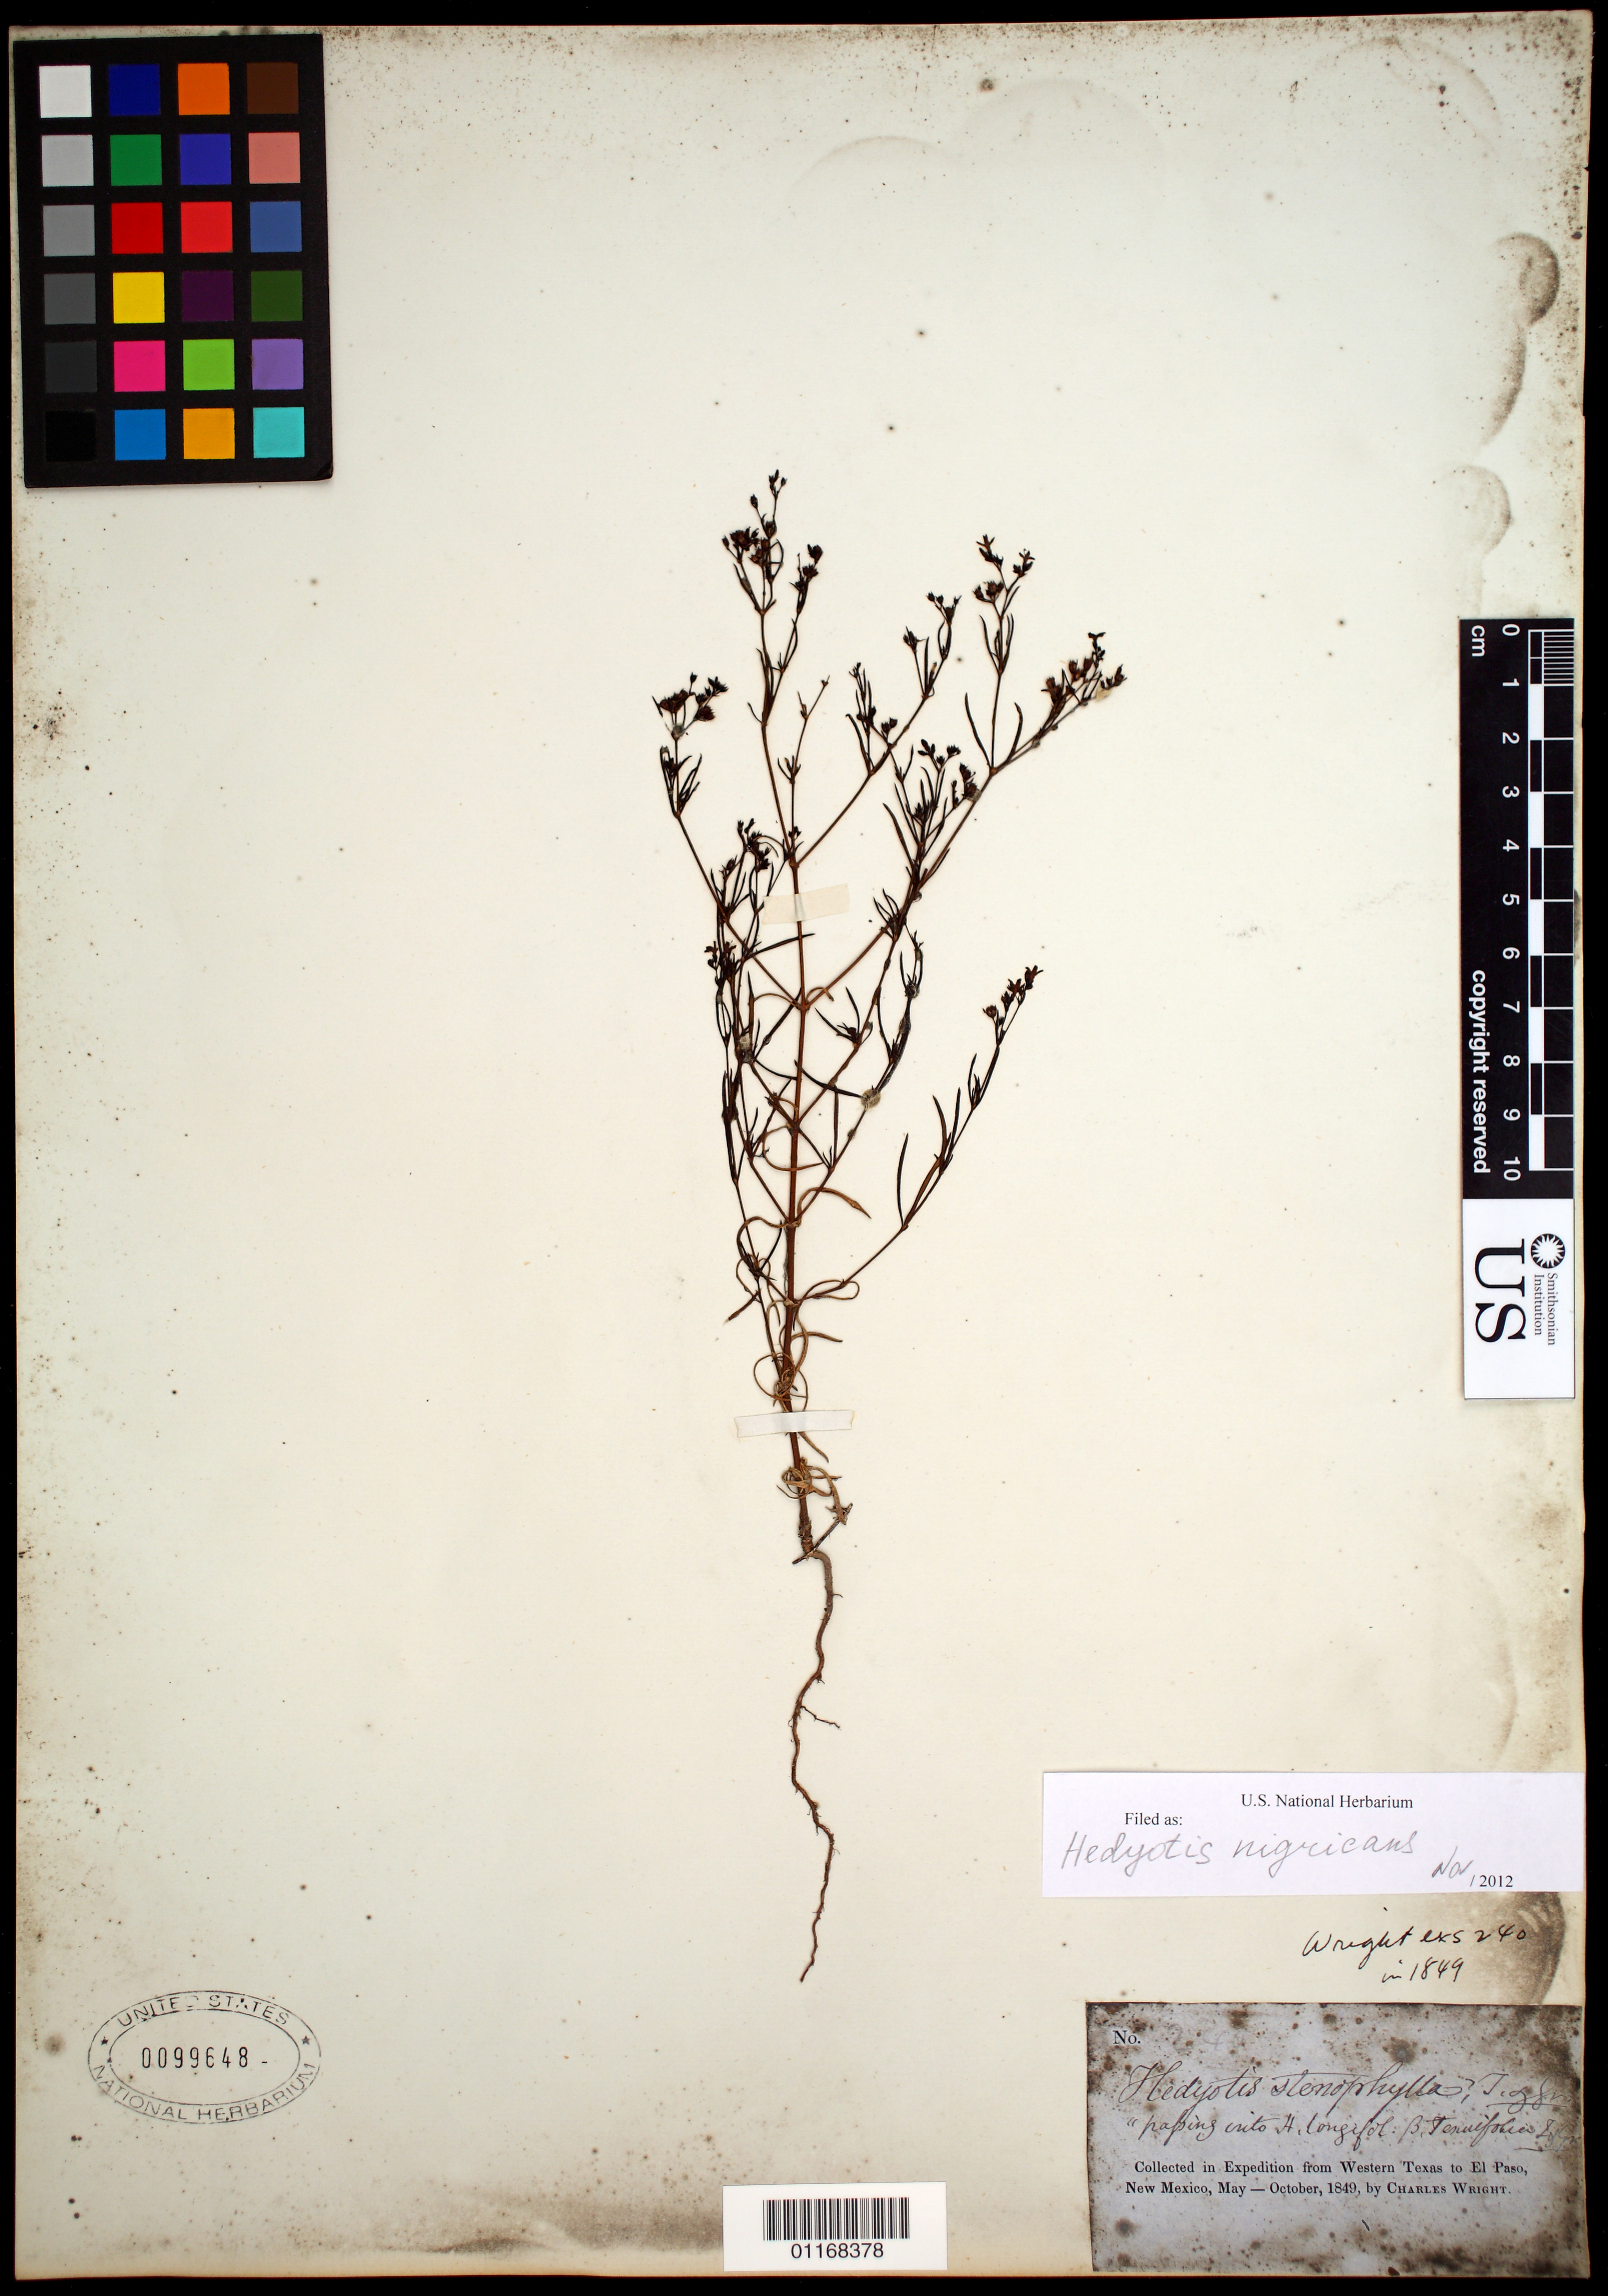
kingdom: Plantae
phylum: Tracheophyta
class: Magnoliopsida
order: Gentianales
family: Rubiaceae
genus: Hedyotis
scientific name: Hedyotis nigricans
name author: (Lam.) Fosberg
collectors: C. Wright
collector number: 240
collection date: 1849-05/1849-10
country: United States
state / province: New Mexico / Texas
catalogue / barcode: US 99648